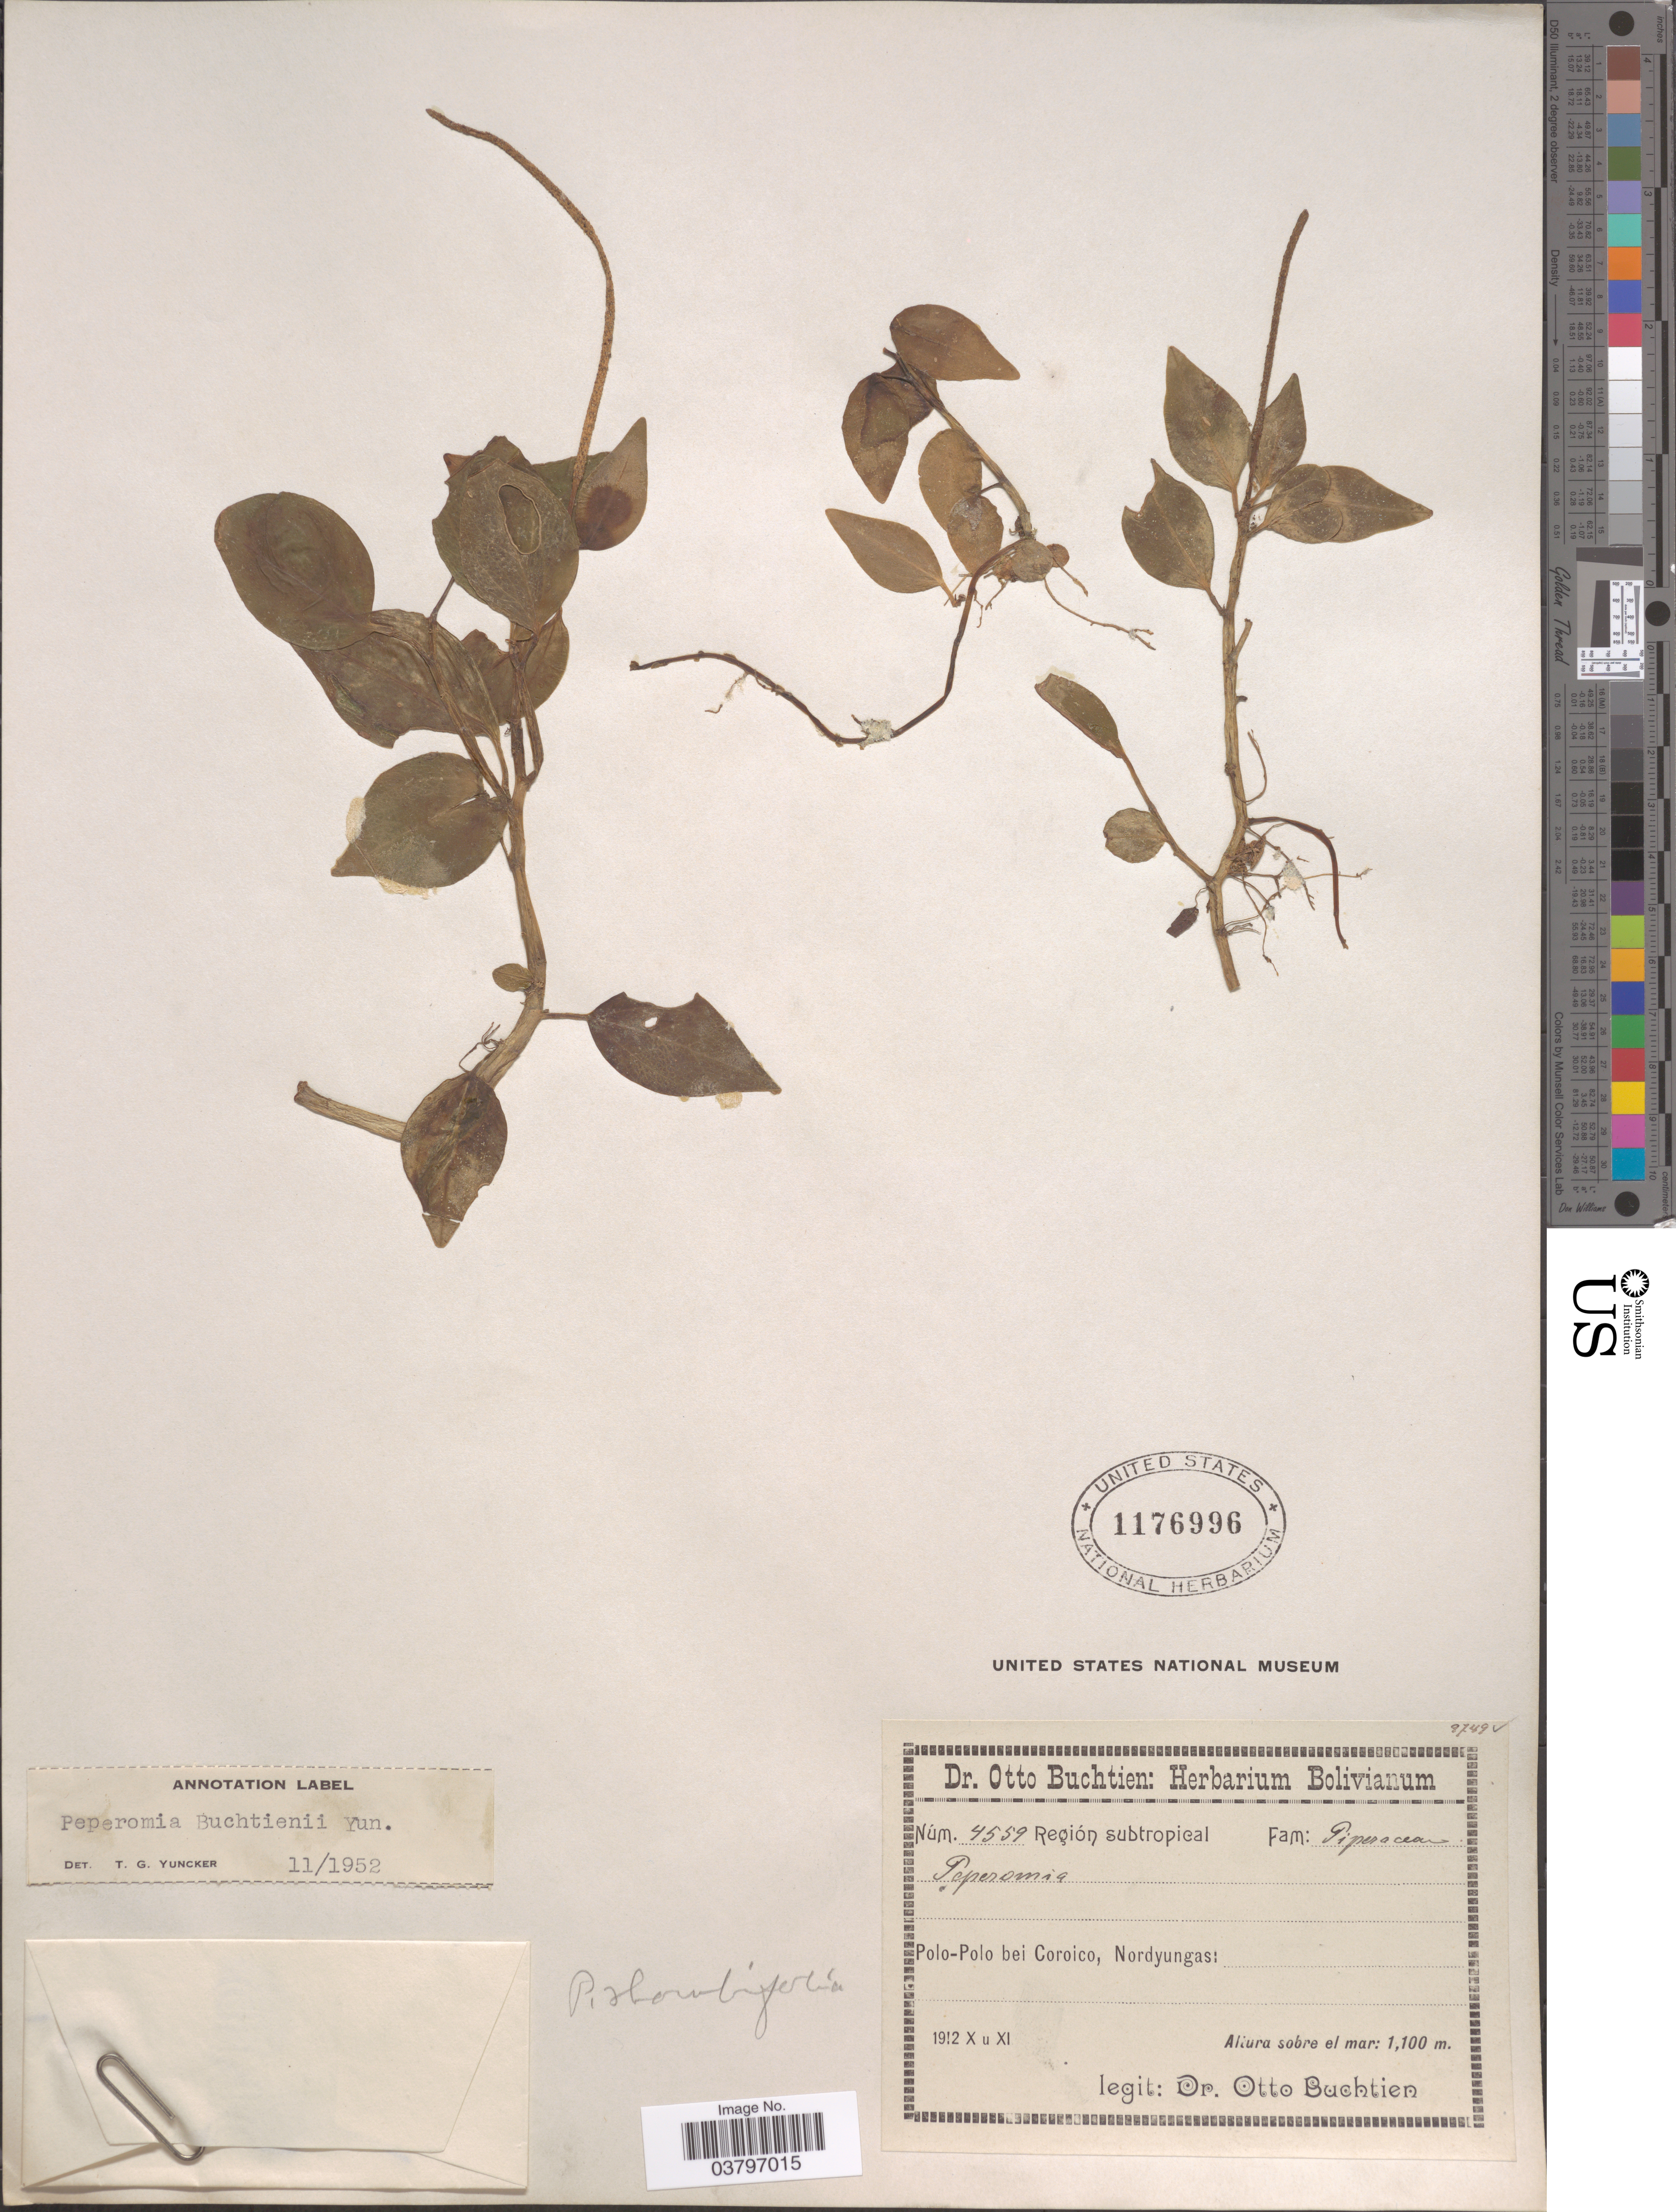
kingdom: Plantae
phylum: Tracheophyta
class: Magnoliopsida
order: Piperales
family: Piperaceae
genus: Peperomia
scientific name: Peperomia buchtienii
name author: Yunck.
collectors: O. Buchtien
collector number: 4559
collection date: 1912-10/1912-11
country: Bolivia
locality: Región subtropical. Polo-Polo bei Coroico, Nordyungas.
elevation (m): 1100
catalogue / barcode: US 1176996